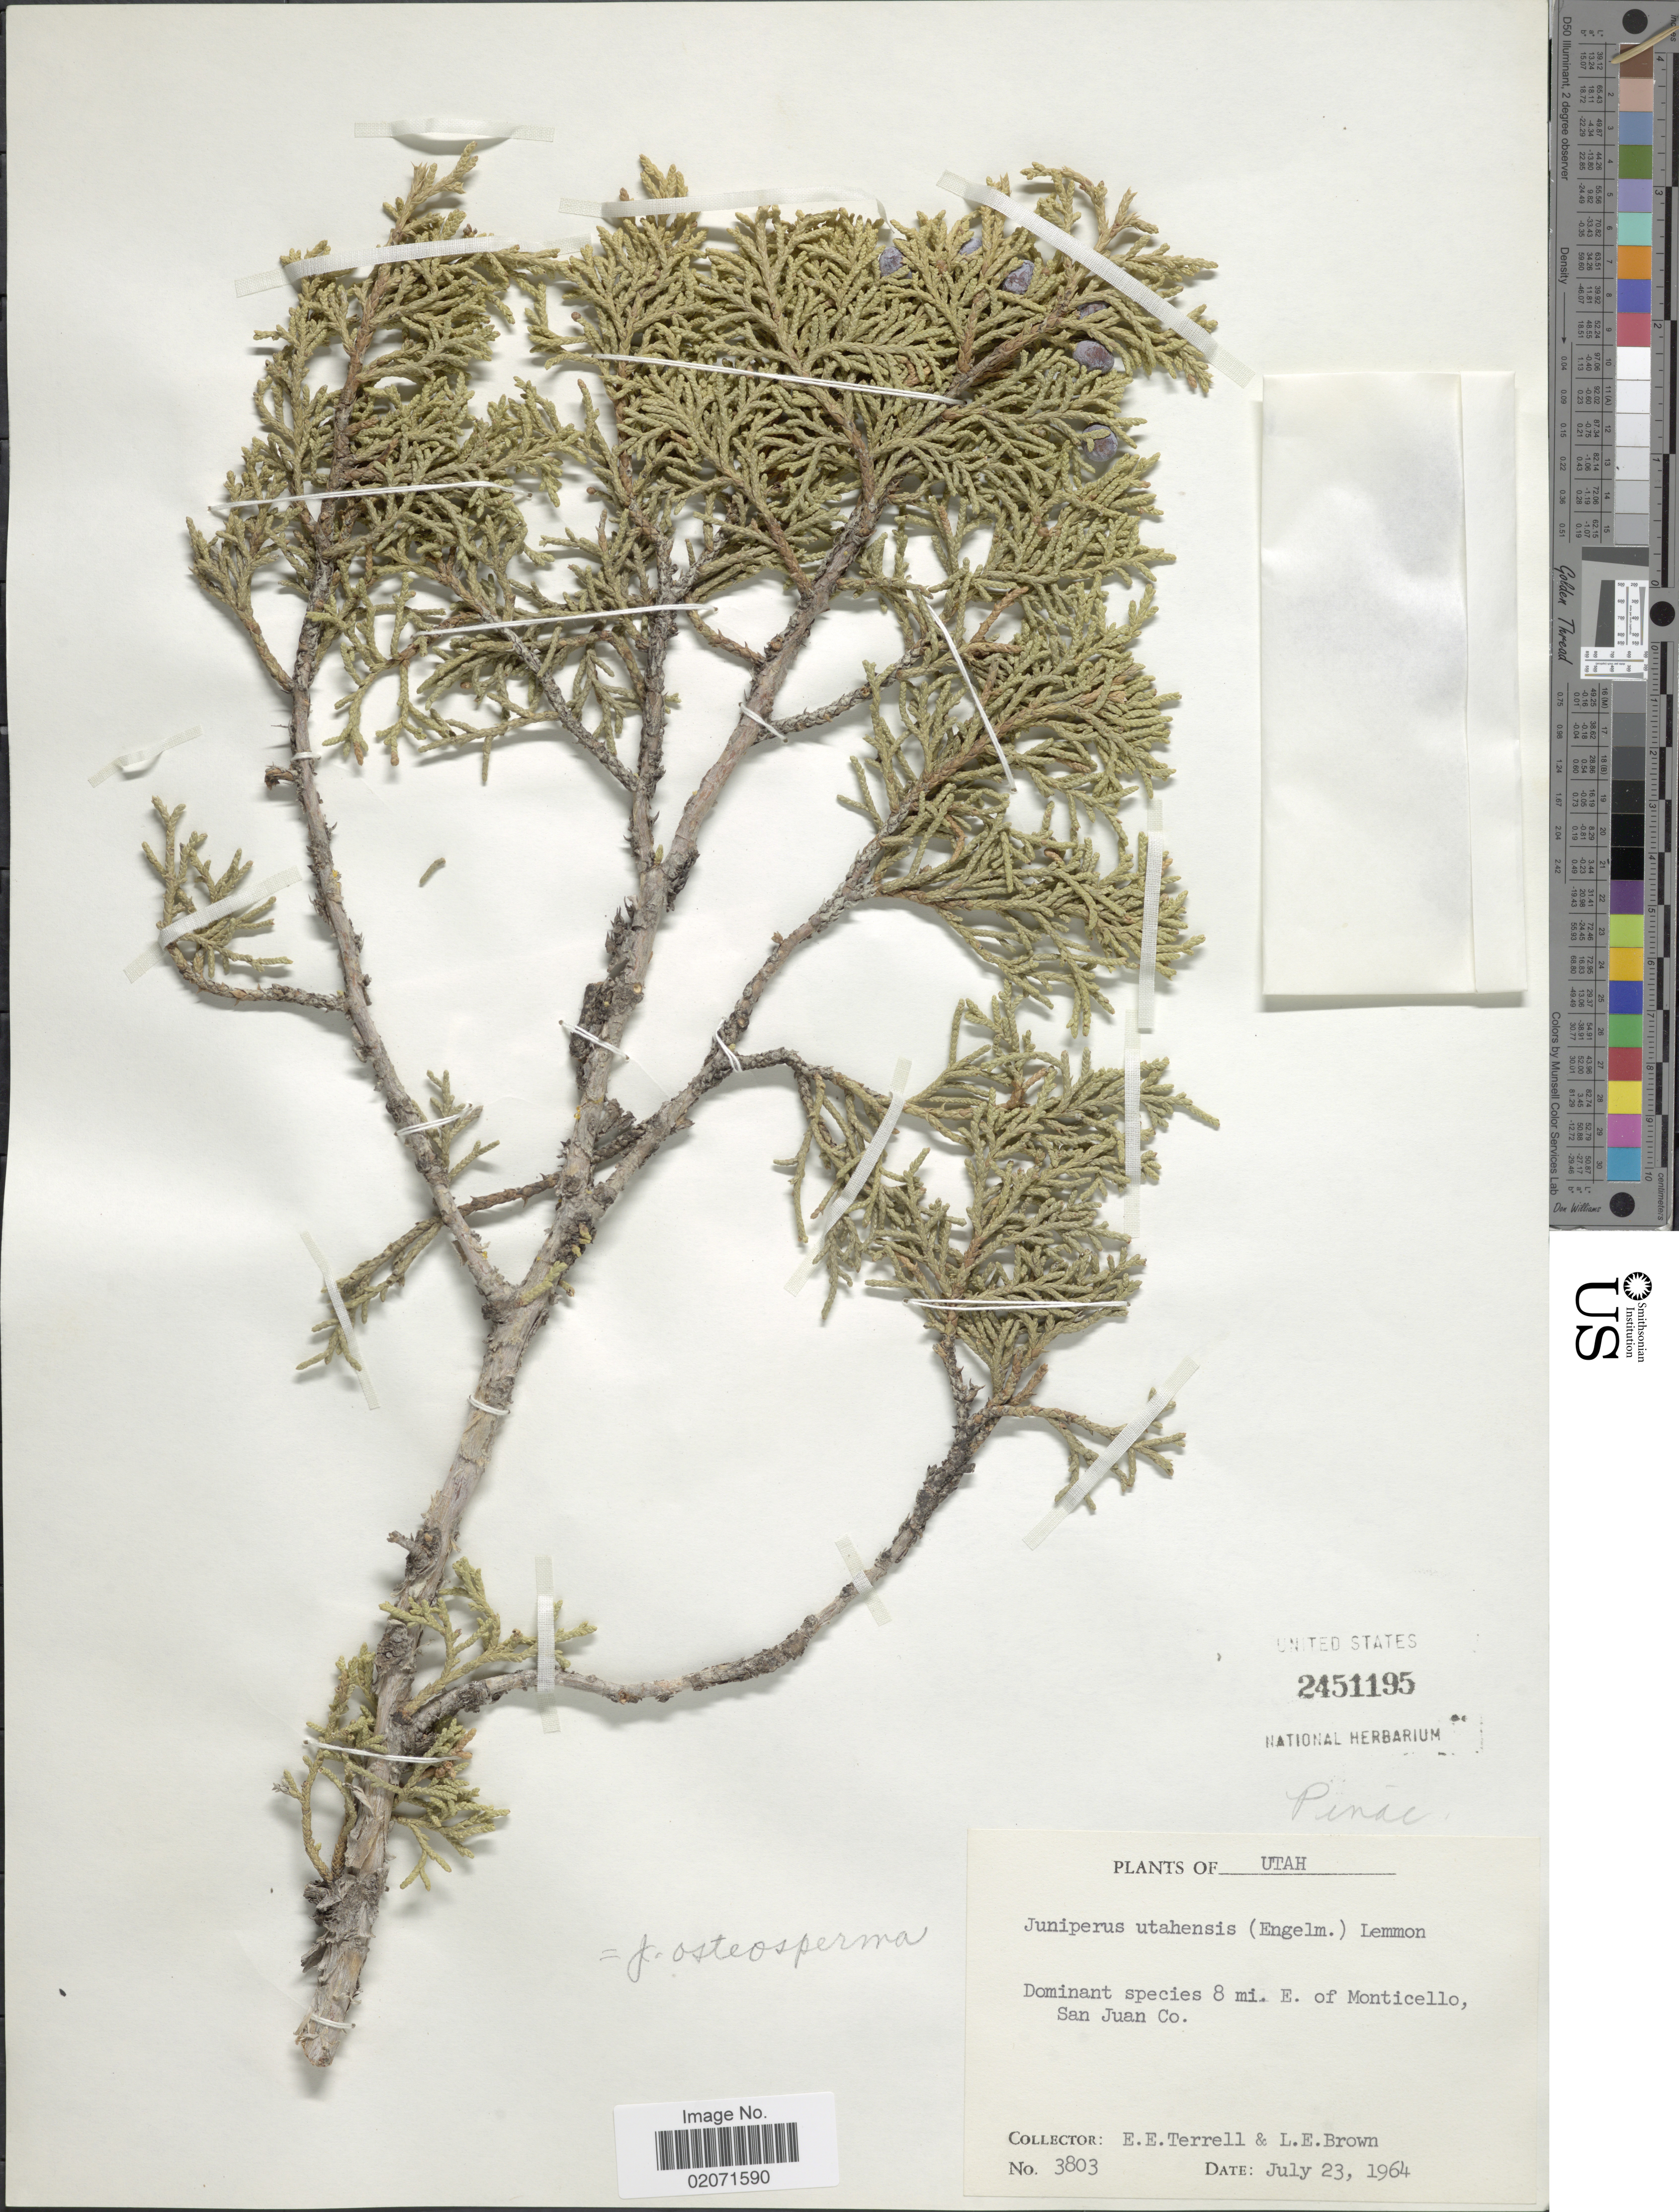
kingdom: Plantae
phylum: Tracheophyta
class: Pinopsida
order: Pinales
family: Cupressaceae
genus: Juniperus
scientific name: Juniperus osteosperma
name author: (Torr.) Little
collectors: E. E. Terrell & L. E. Brown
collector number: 3803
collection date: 1964-07-23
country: United States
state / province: Utah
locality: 8 mi. E. of Monticello, San Juan Co.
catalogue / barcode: US 2451195